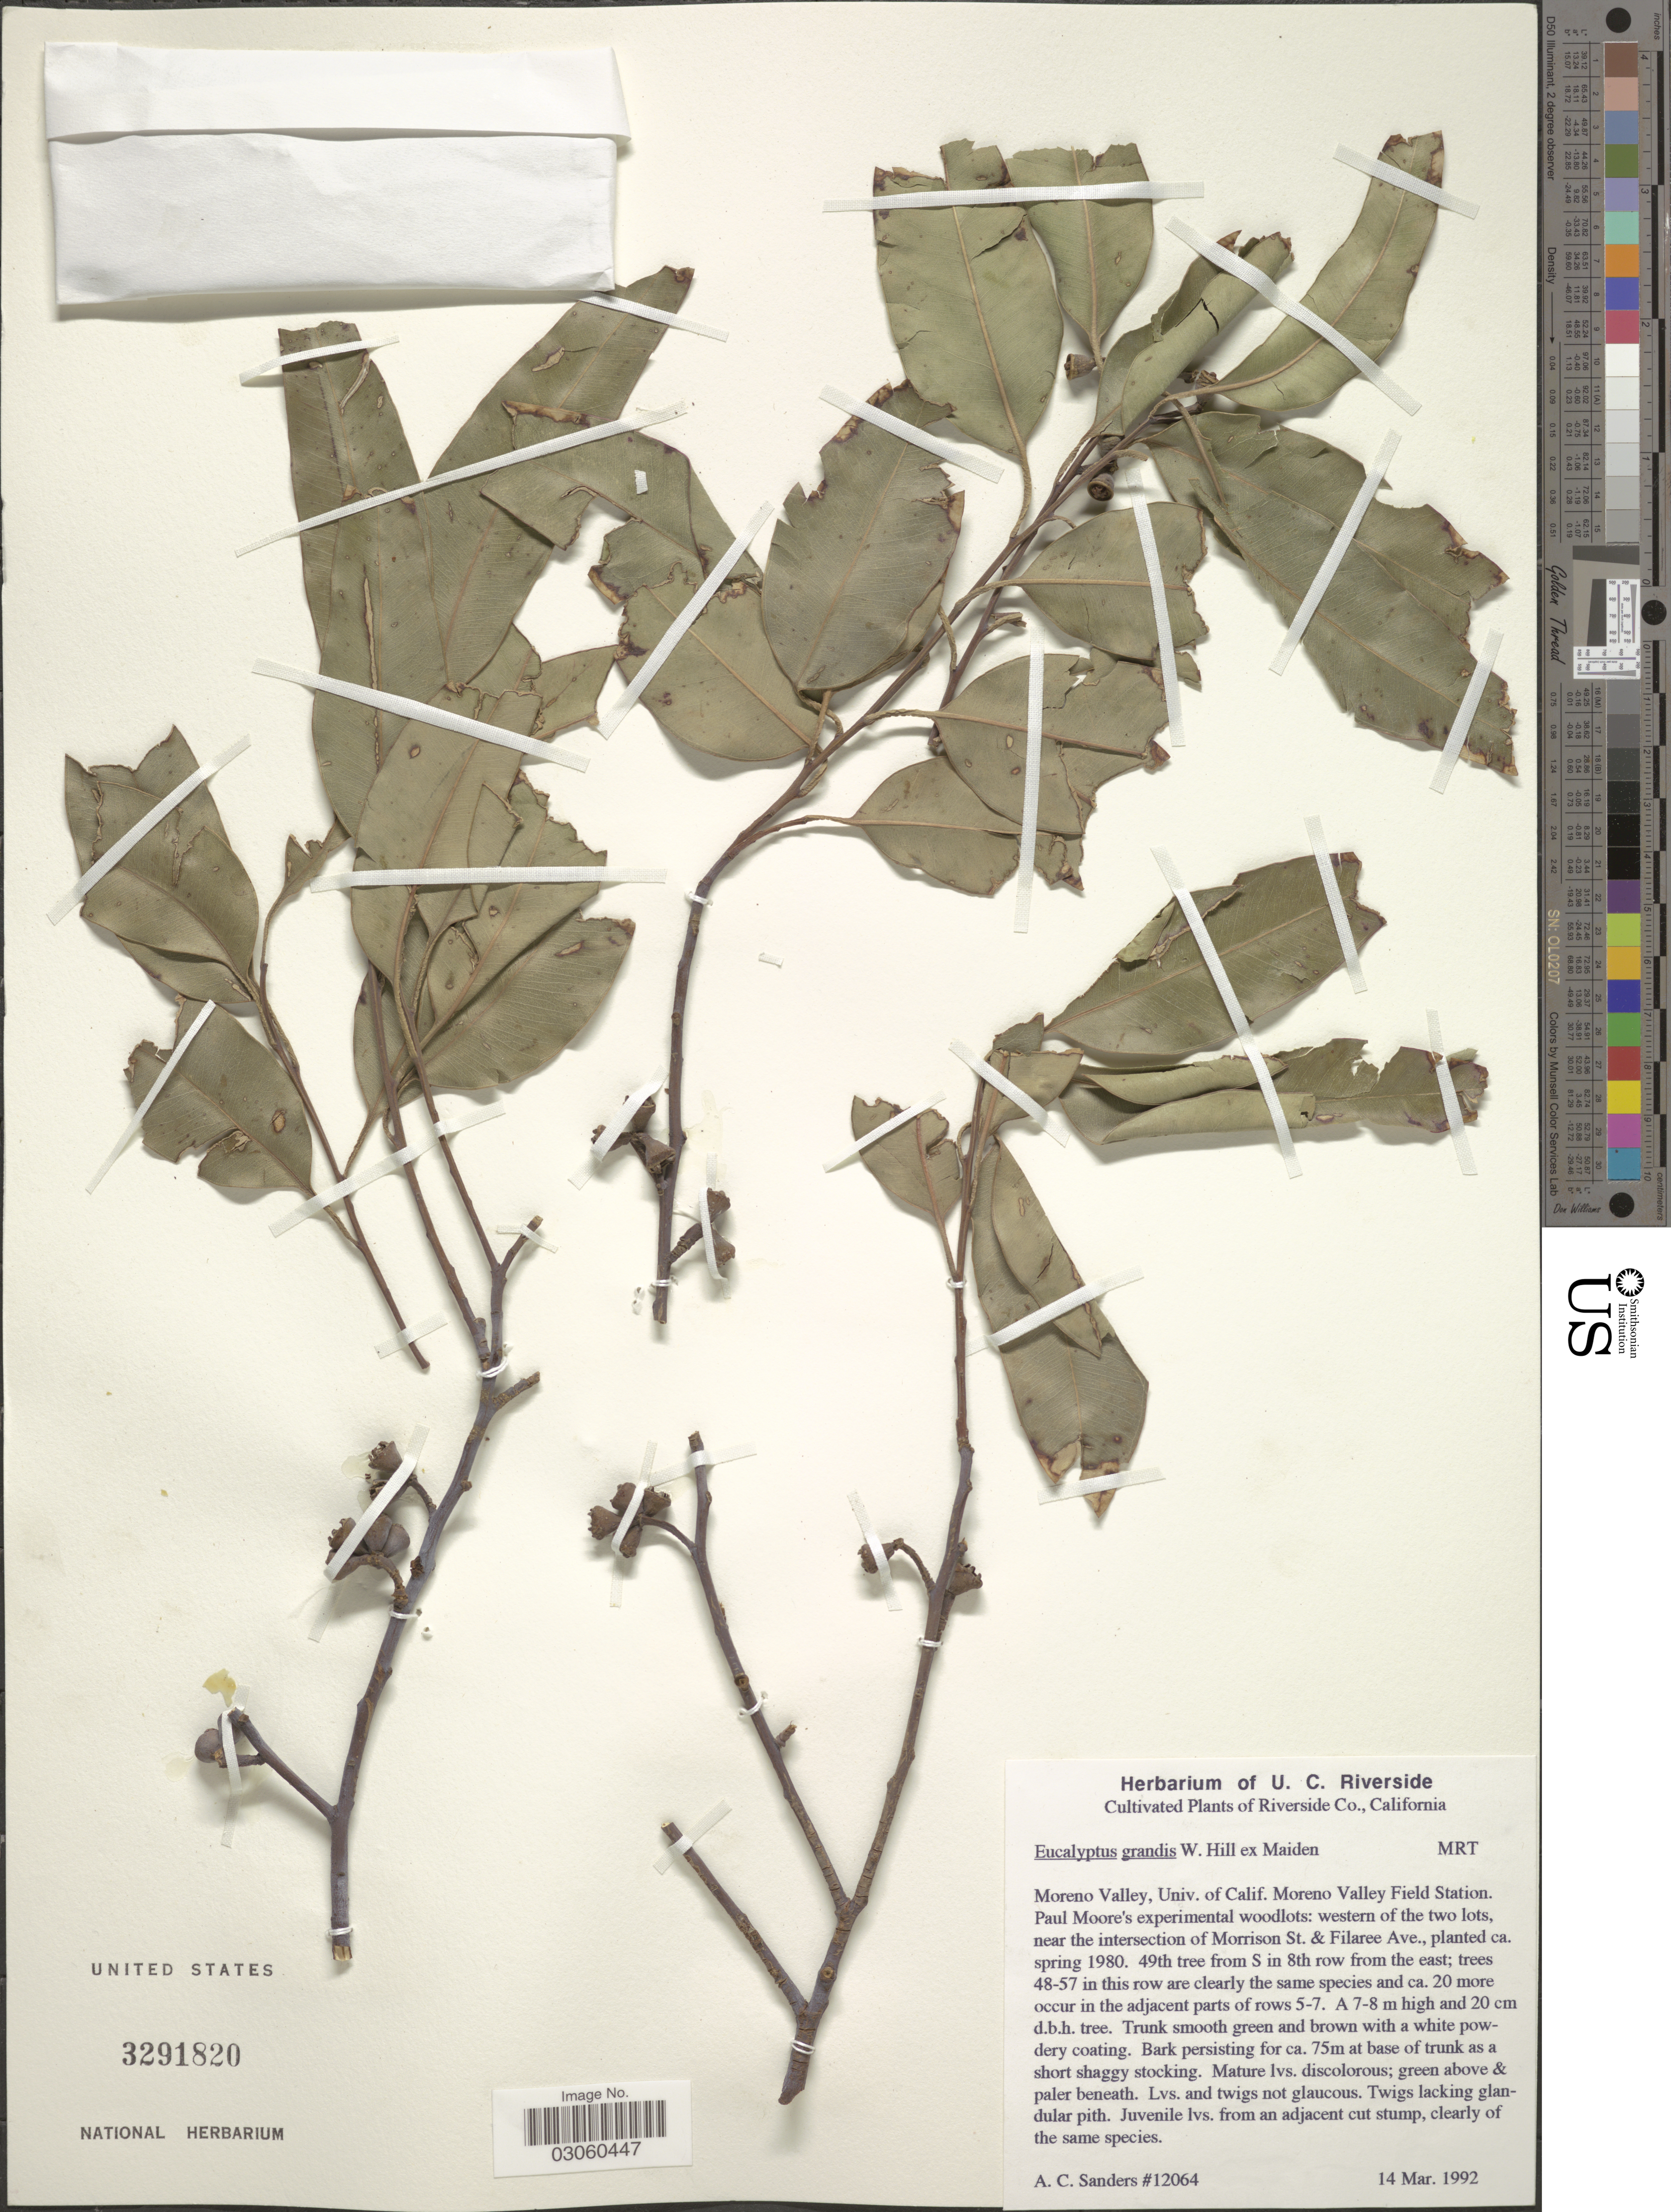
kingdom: Plantae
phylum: Tracheophyta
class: Magnoliopsida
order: Myrtales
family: Myrtaceae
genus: Eucalyptus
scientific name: Eucalyptus grandis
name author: W. Hill ex Maiden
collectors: A. Sanders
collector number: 12064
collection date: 1992-03-14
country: United States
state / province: California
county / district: Riverside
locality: Cultivated Plants of Riverside Co., California. Moreno Valley, Univ. of Calif. Moreno Valley Field Station. Paul Moore's experimental woodlots: western of the two lots, near the intersection of Morrison St. & Filaree Ave.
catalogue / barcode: US 3291820